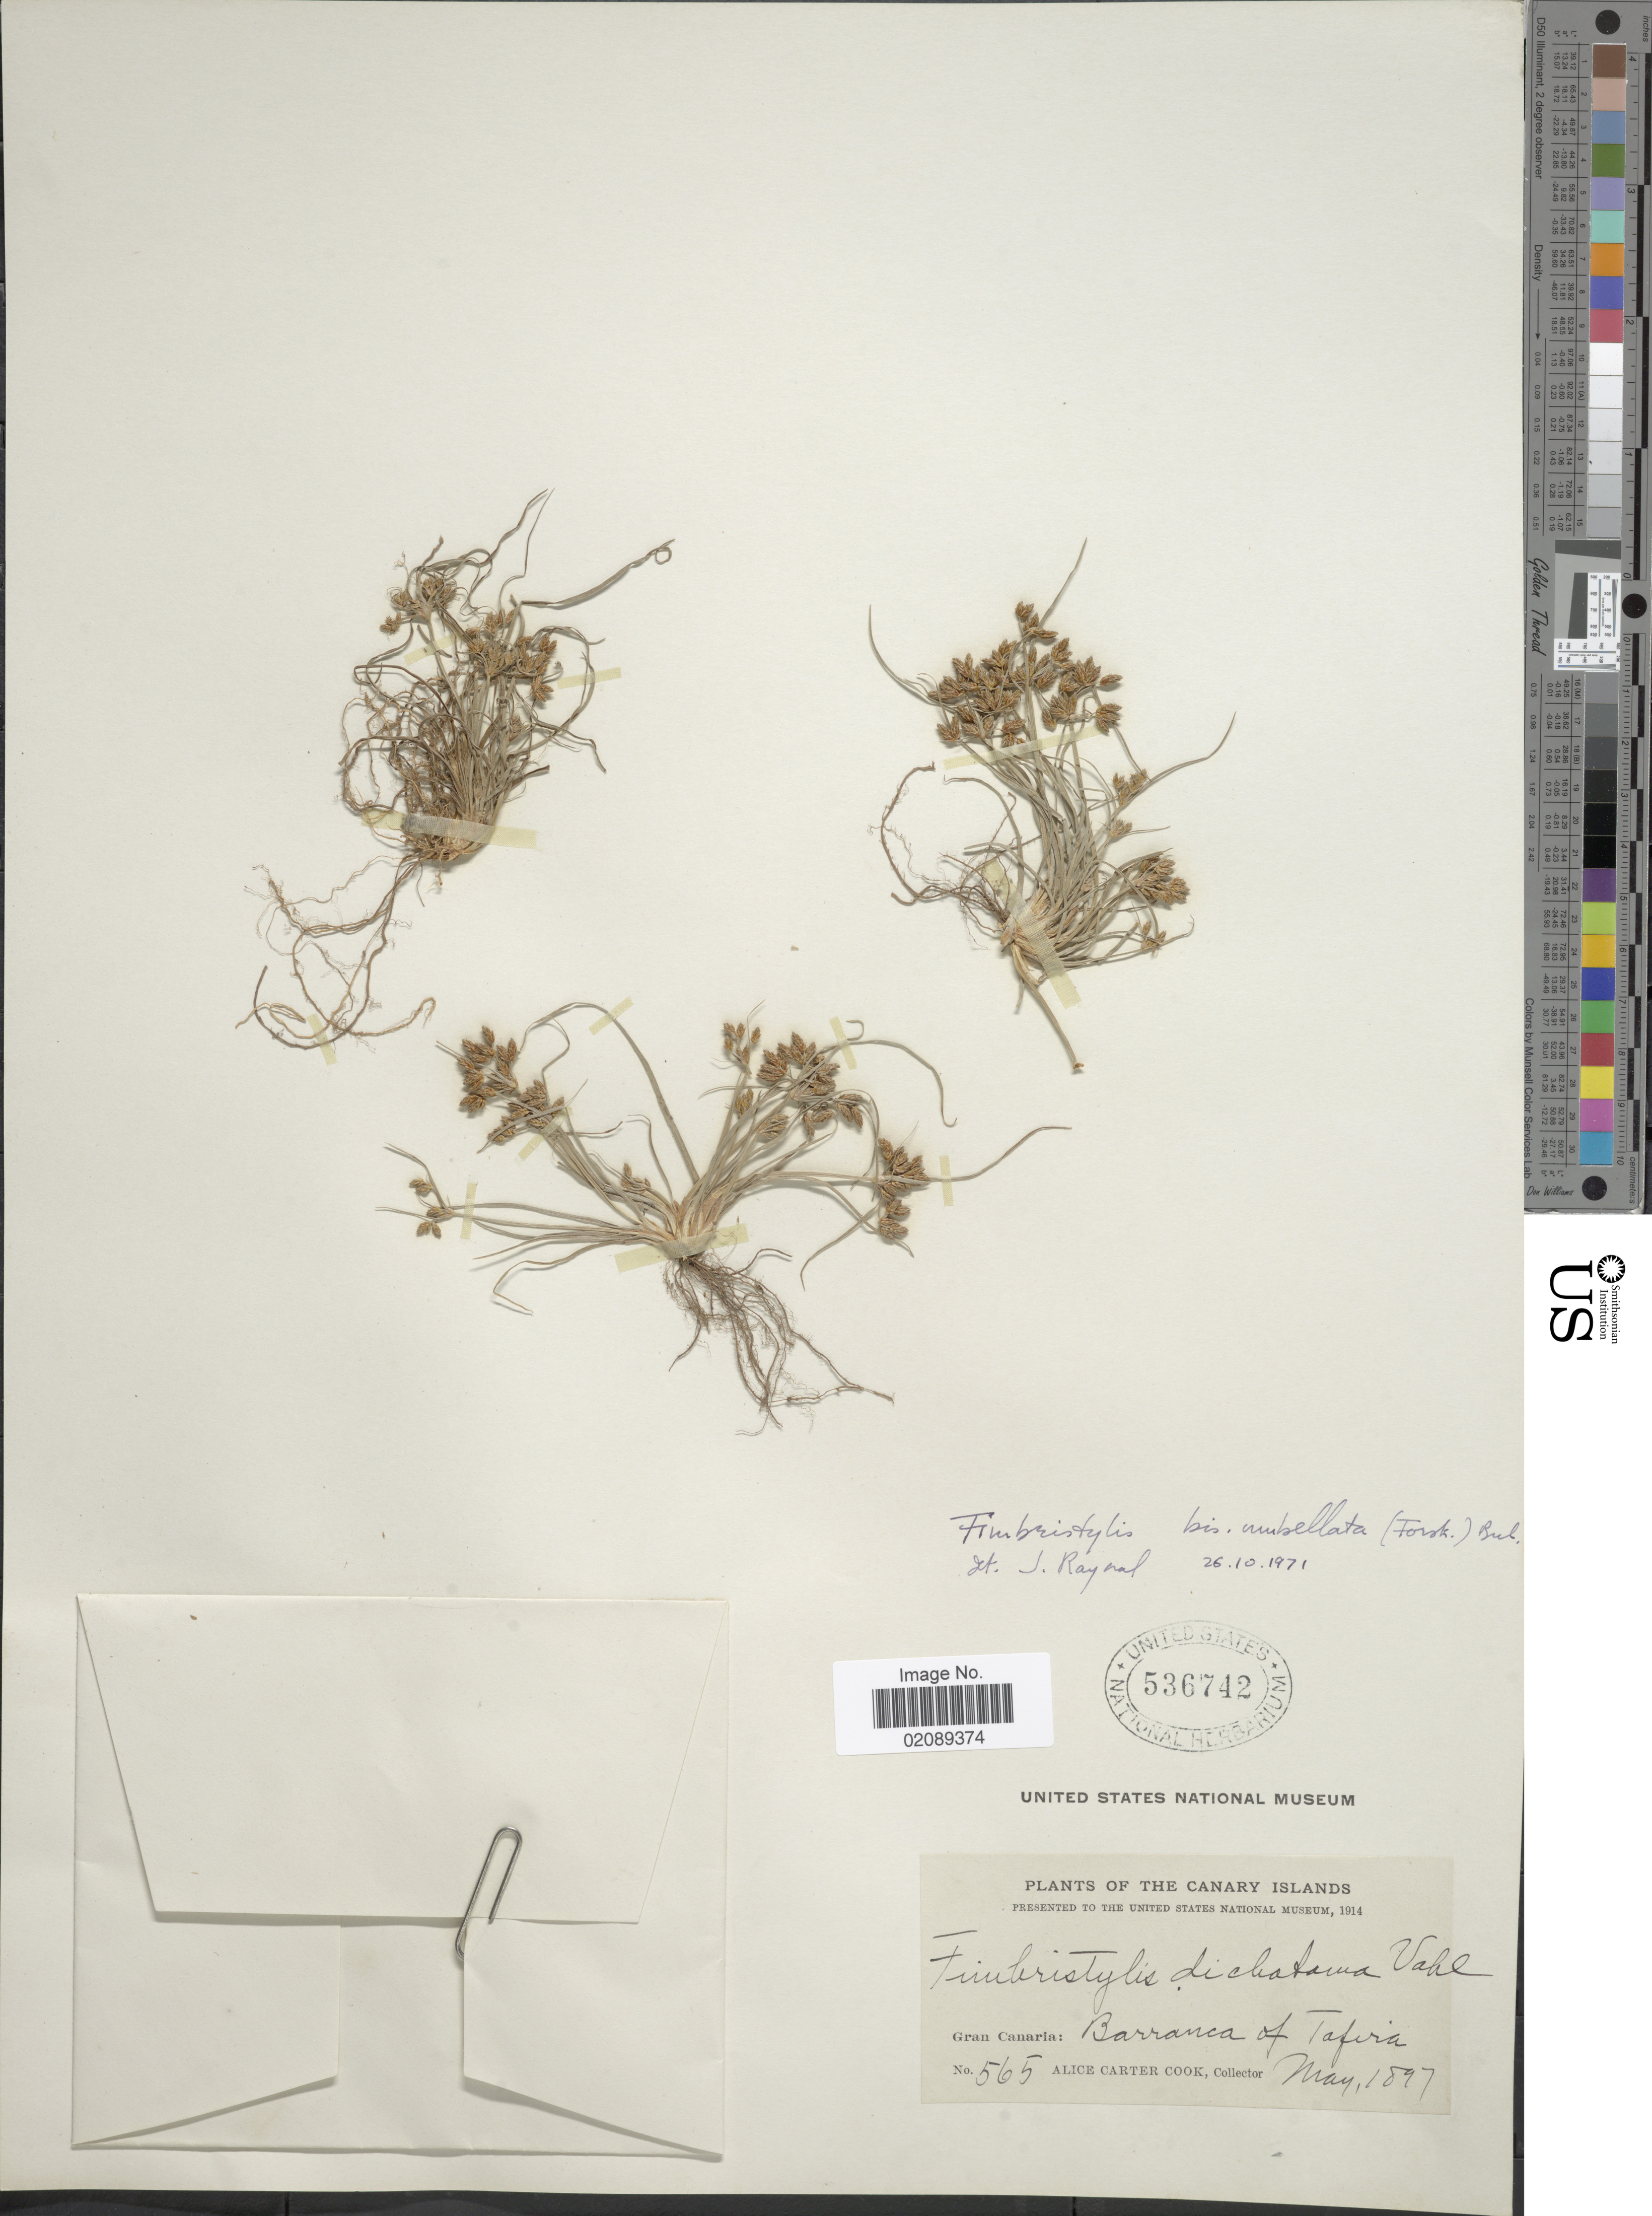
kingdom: Plantae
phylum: Tracheophyta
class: Liliopsida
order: Poales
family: Cyperaceae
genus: Fimbristylis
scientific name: Fimbristylis bisumbellata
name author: (Forssk.) Bubani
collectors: Alice C. Cook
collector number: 565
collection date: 1897-05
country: Spain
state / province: Canarias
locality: Gran Canaria: Barranca of Tafira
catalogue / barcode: US 536742